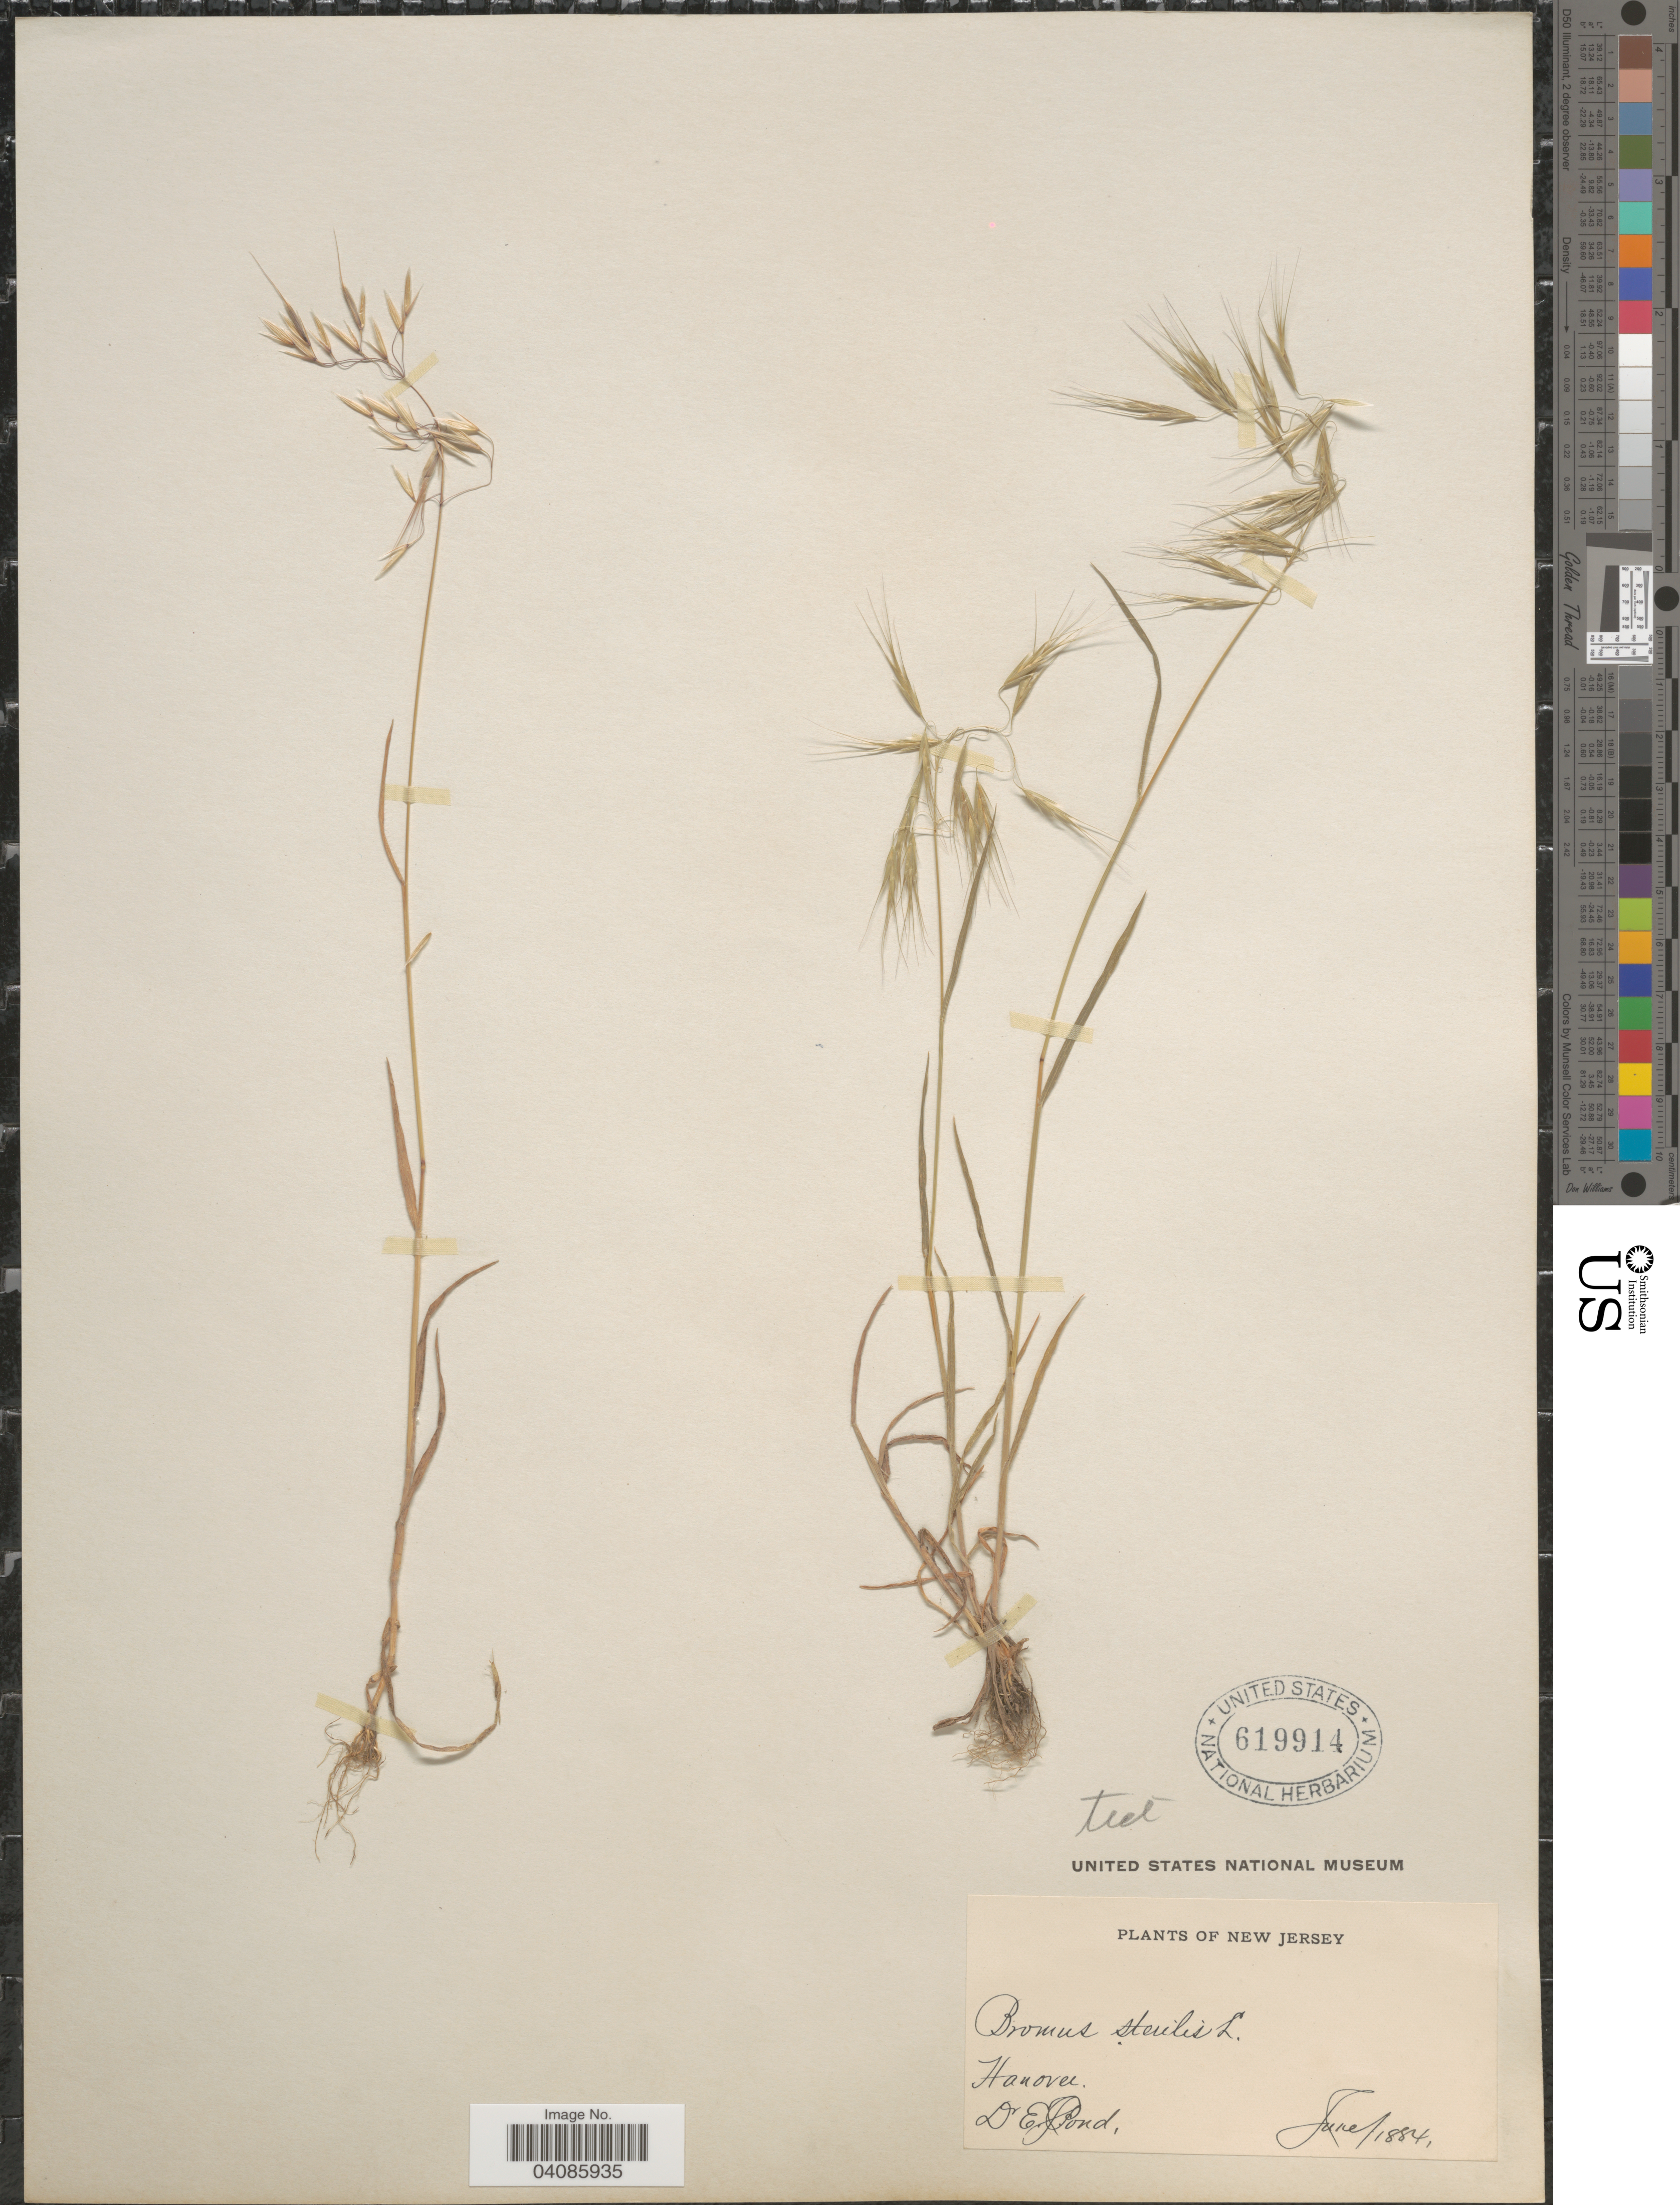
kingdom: Plantae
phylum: Tracheophyta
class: Liliopsida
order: Poales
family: Poaceae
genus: Bromus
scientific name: Bromus tectorum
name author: L.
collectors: E. Pond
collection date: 1884-06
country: United States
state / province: New Jersey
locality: Hanover.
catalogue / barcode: US 619914